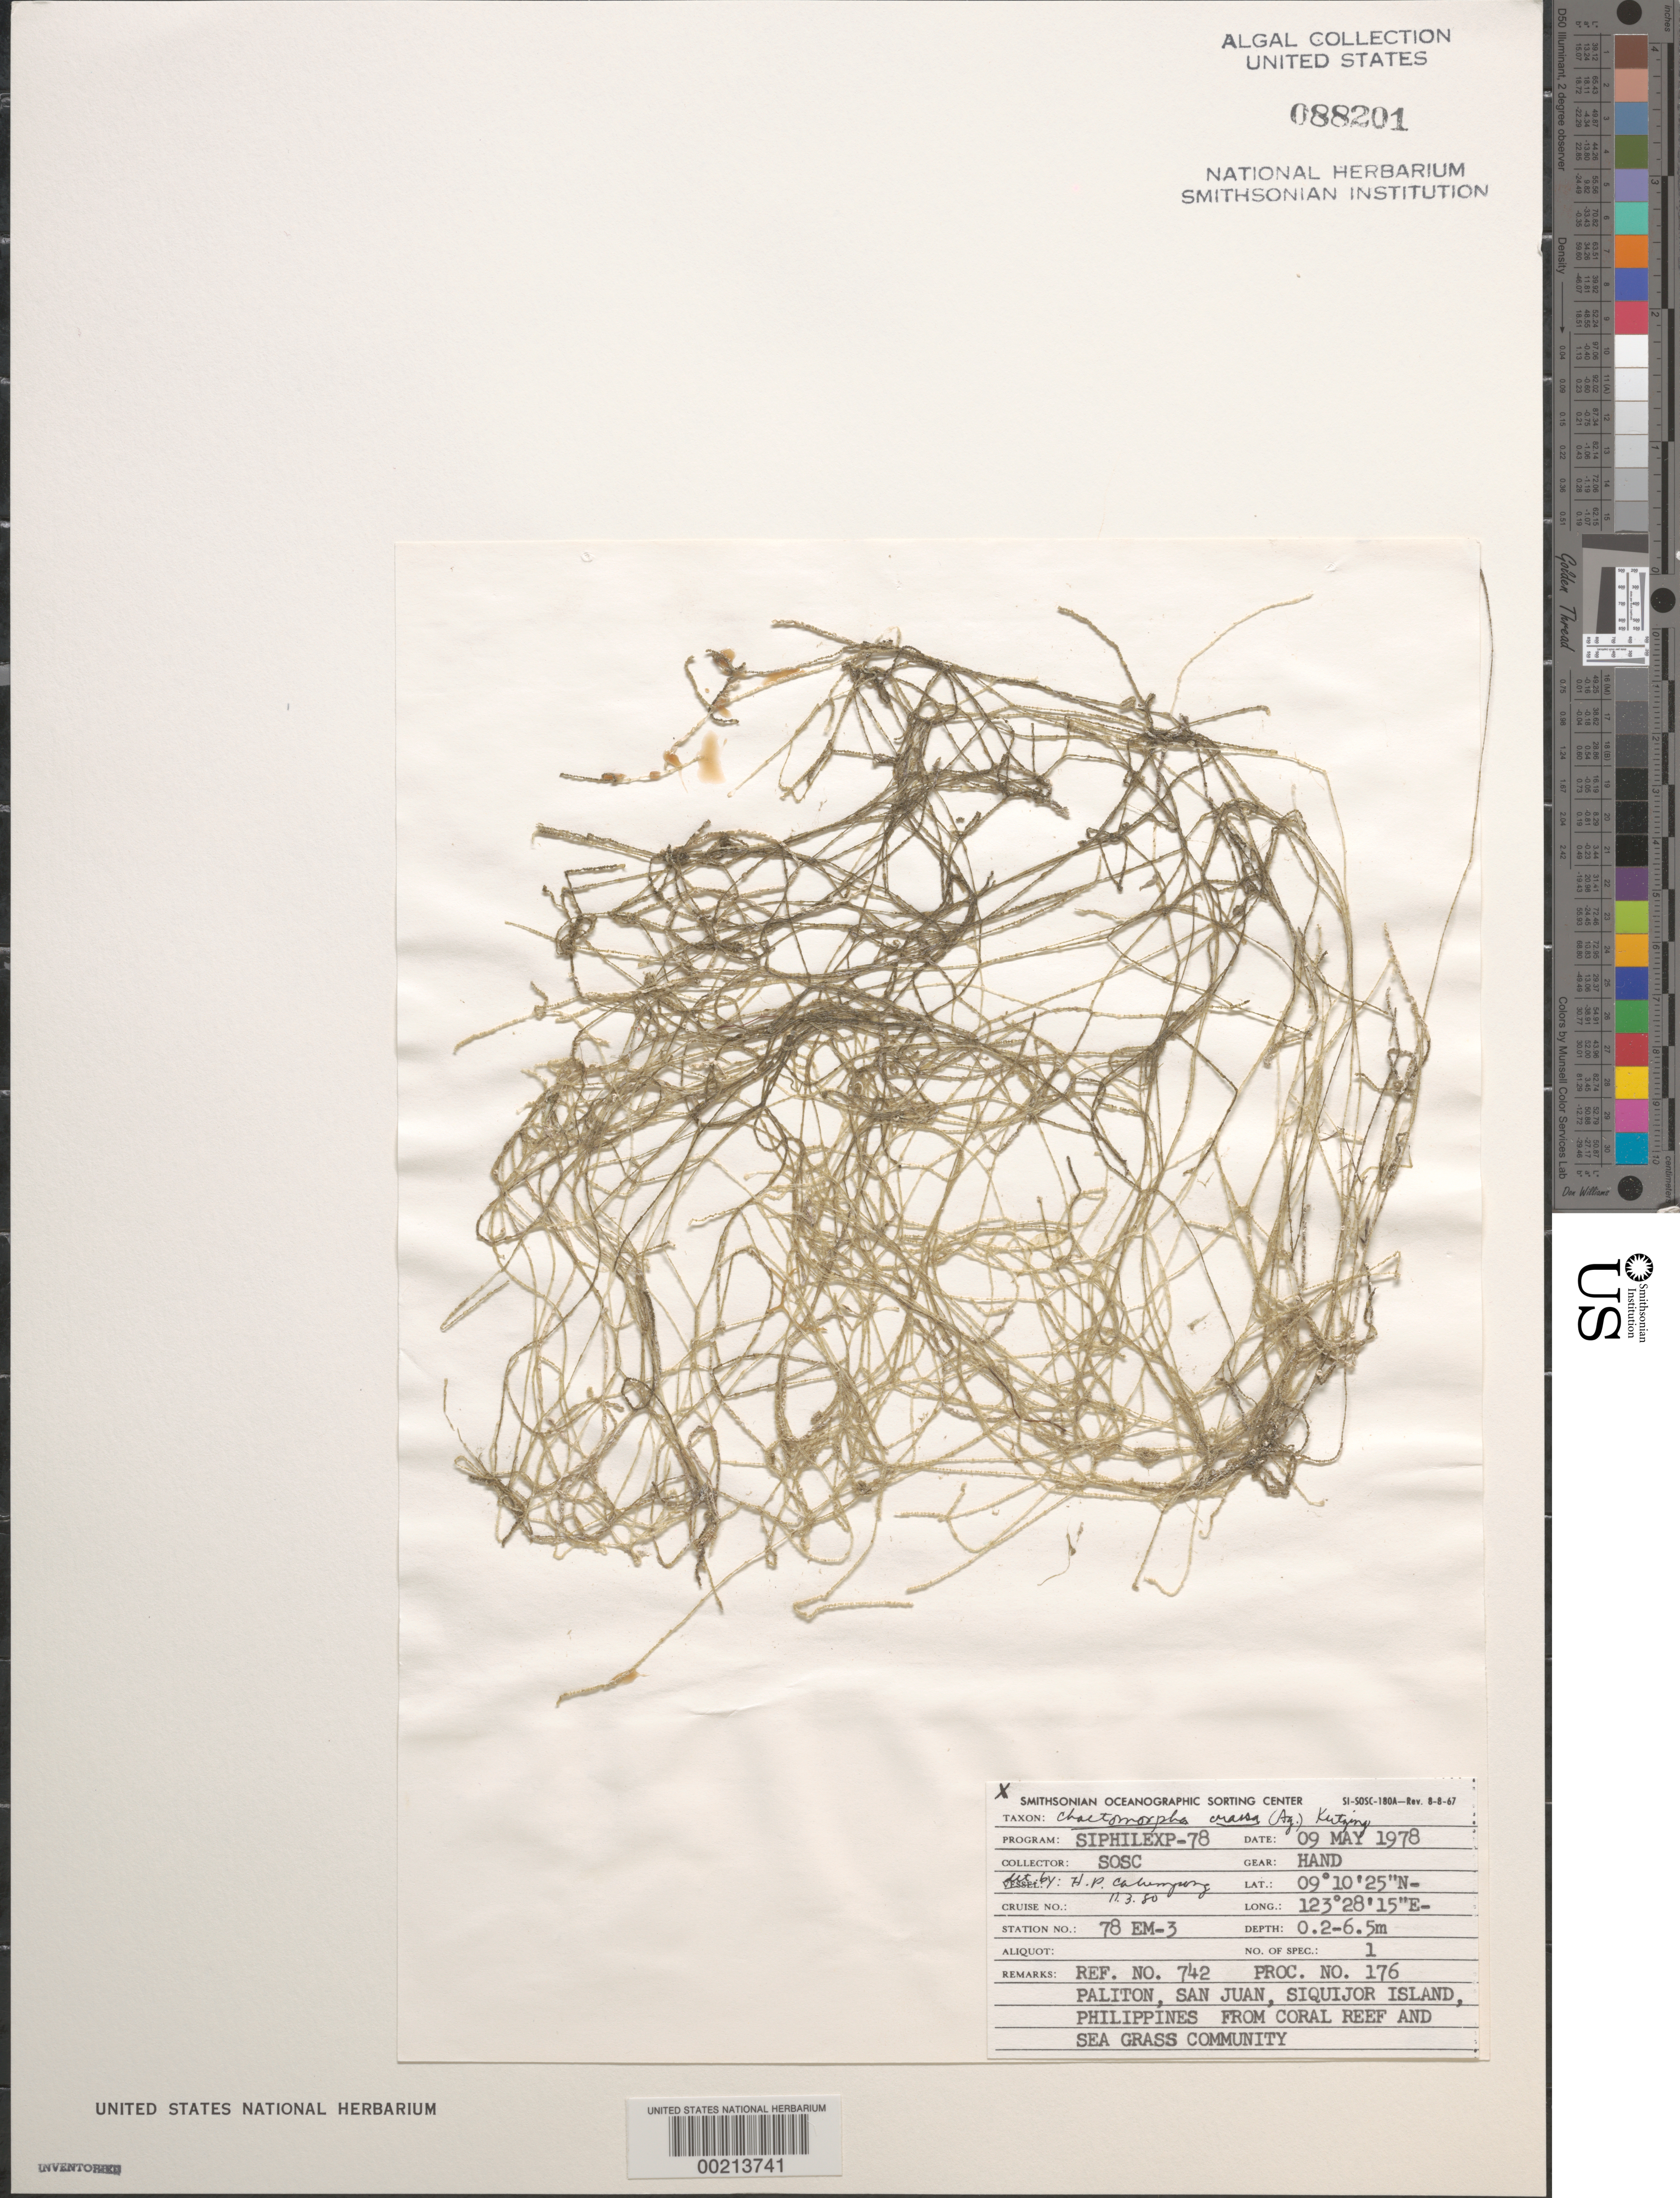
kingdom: Plantae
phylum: Chlorophyta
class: Ulvophyceae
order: Cladophorales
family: Cladophoraceae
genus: Chaetomorpha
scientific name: Chaetomorpha aerea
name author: (Dillwyn) Kütz.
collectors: SOSC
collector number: Station 78 Em-3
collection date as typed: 09 May 1978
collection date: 1978-05-09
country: Philippines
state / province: Central Visayas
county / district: Siquijor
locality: Visayan. Siquijor island, san juan, paliton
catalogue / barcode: US 88201